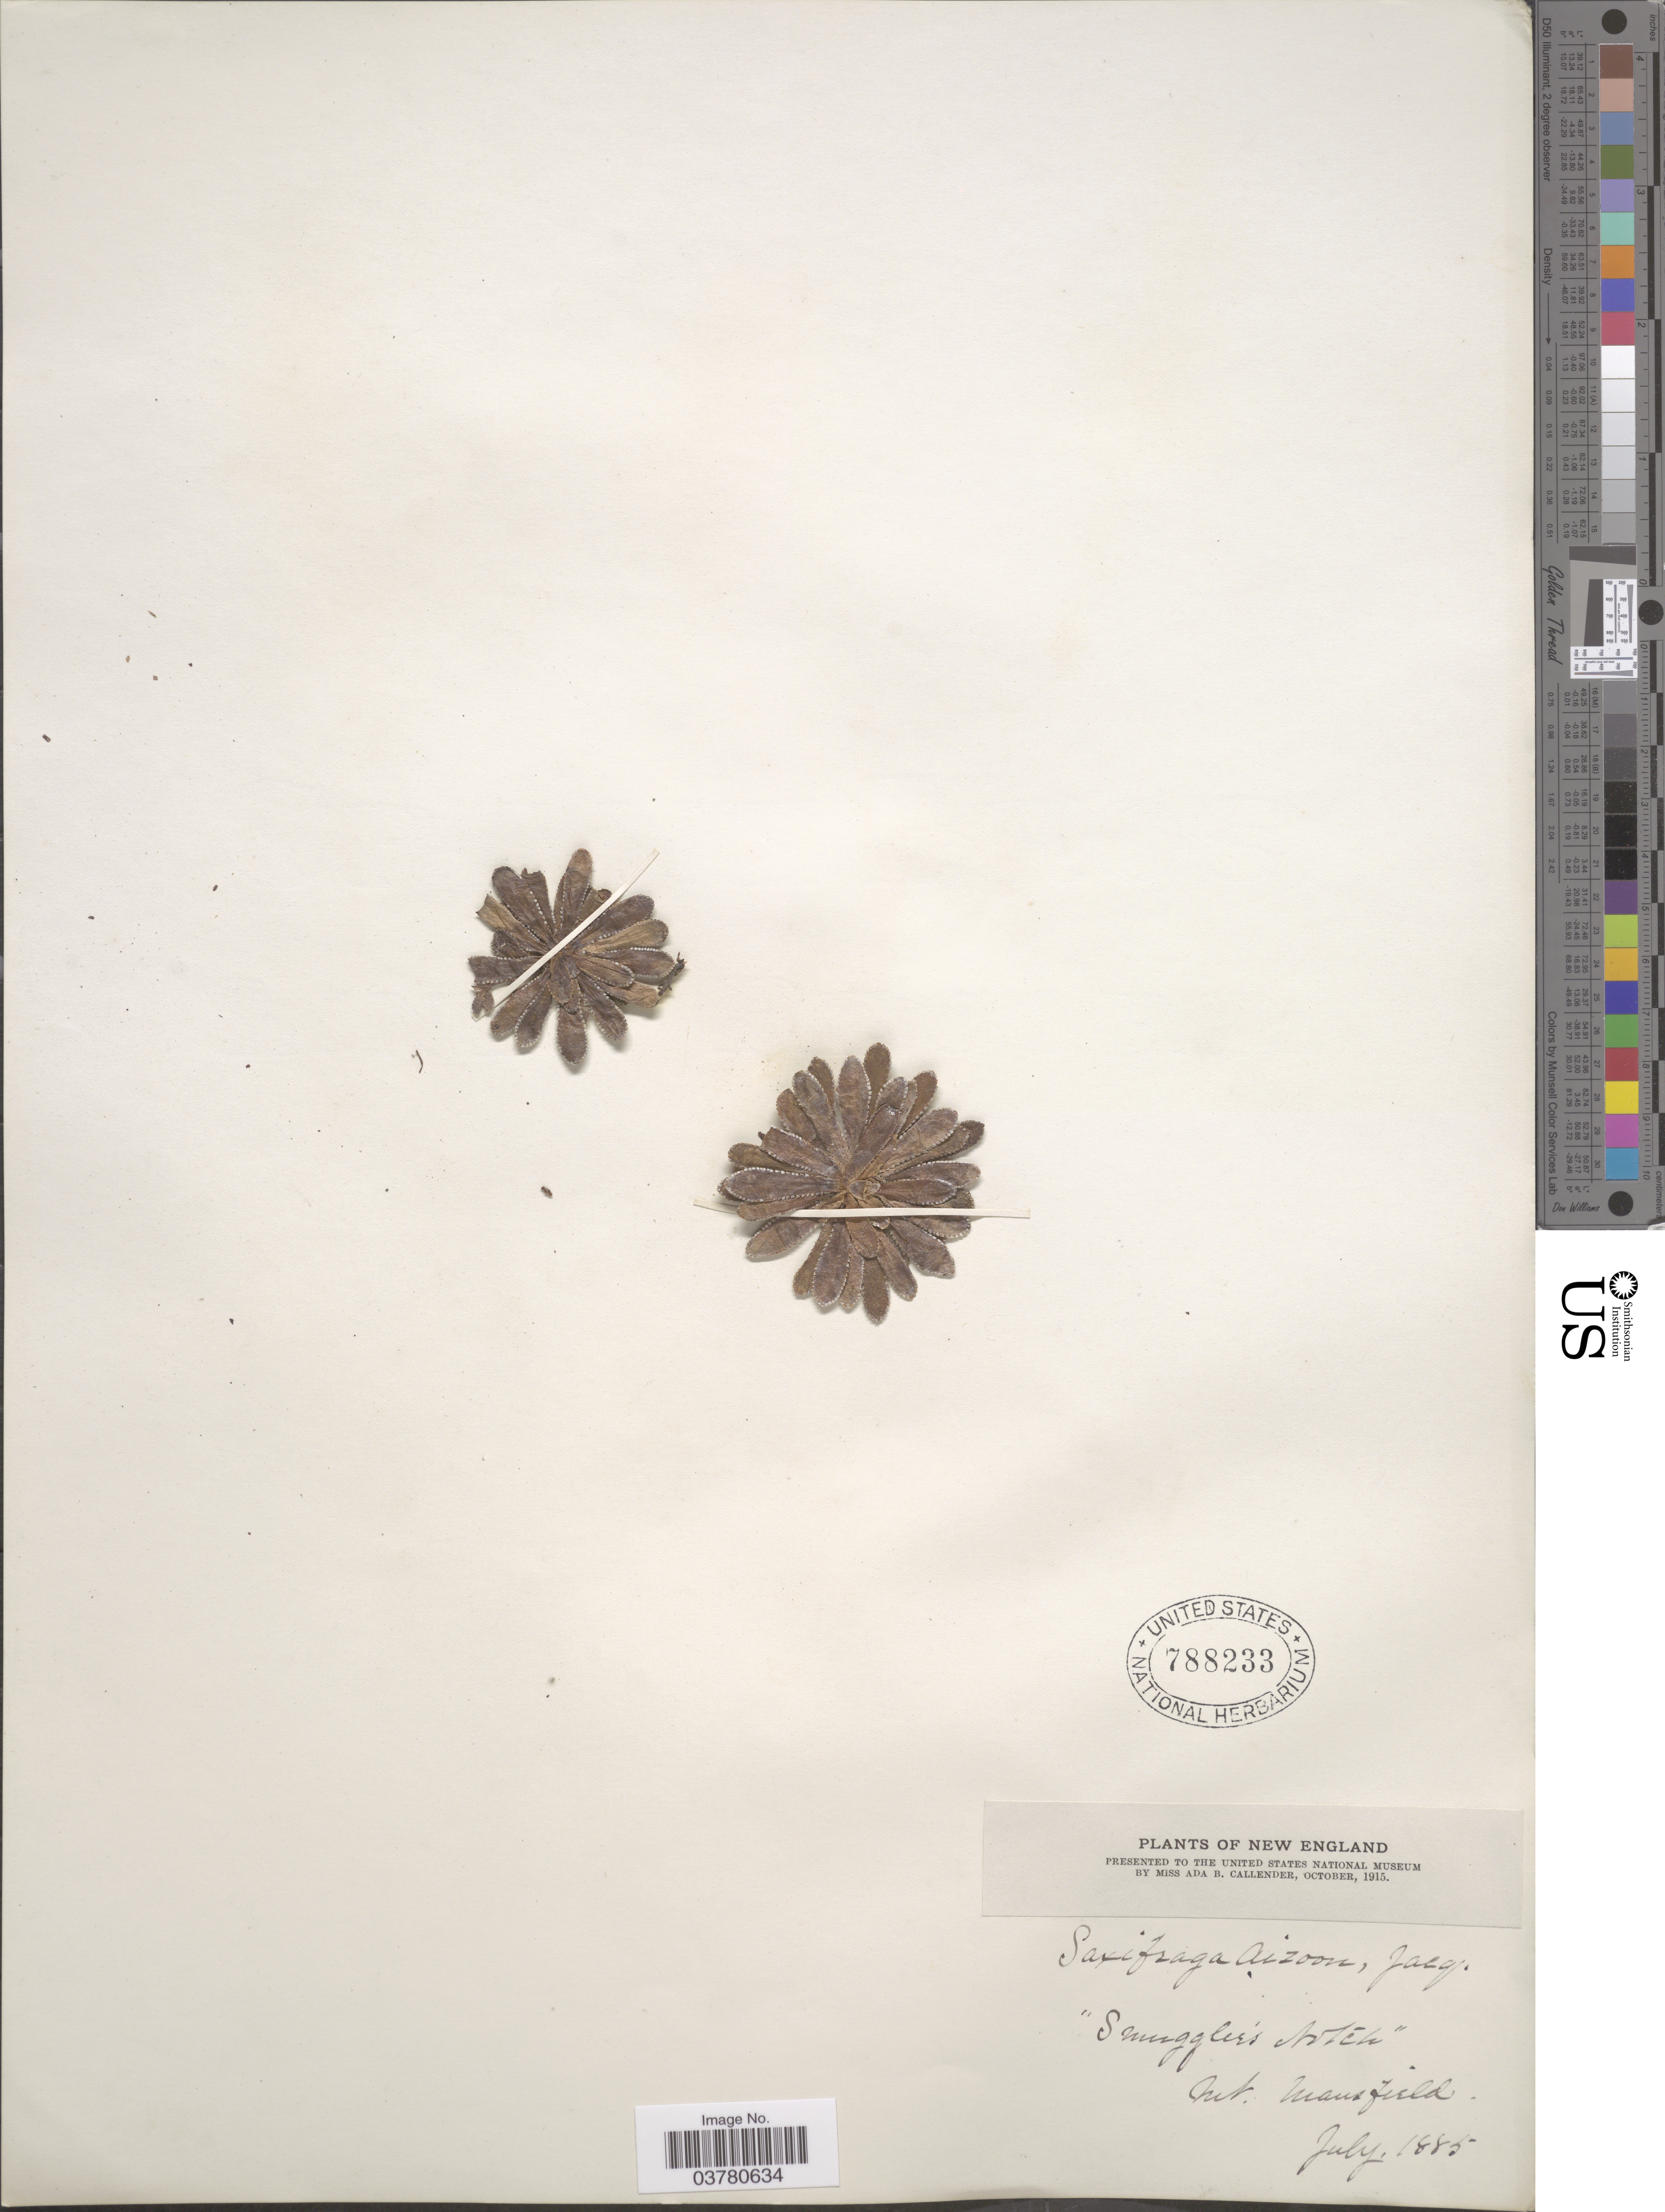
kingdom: Plantae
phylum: Tracheophyta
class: Magnoliopsida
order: Saxifragales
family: Saxifragaceae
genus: Saxifraga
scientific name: Saxifraga paniculata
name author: Mill.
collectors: A. Callender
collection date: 1885-07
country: United States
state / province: Vermont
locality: New England. "Smuggler's Notch". Mt. Mansfield.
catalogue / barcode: US 788233